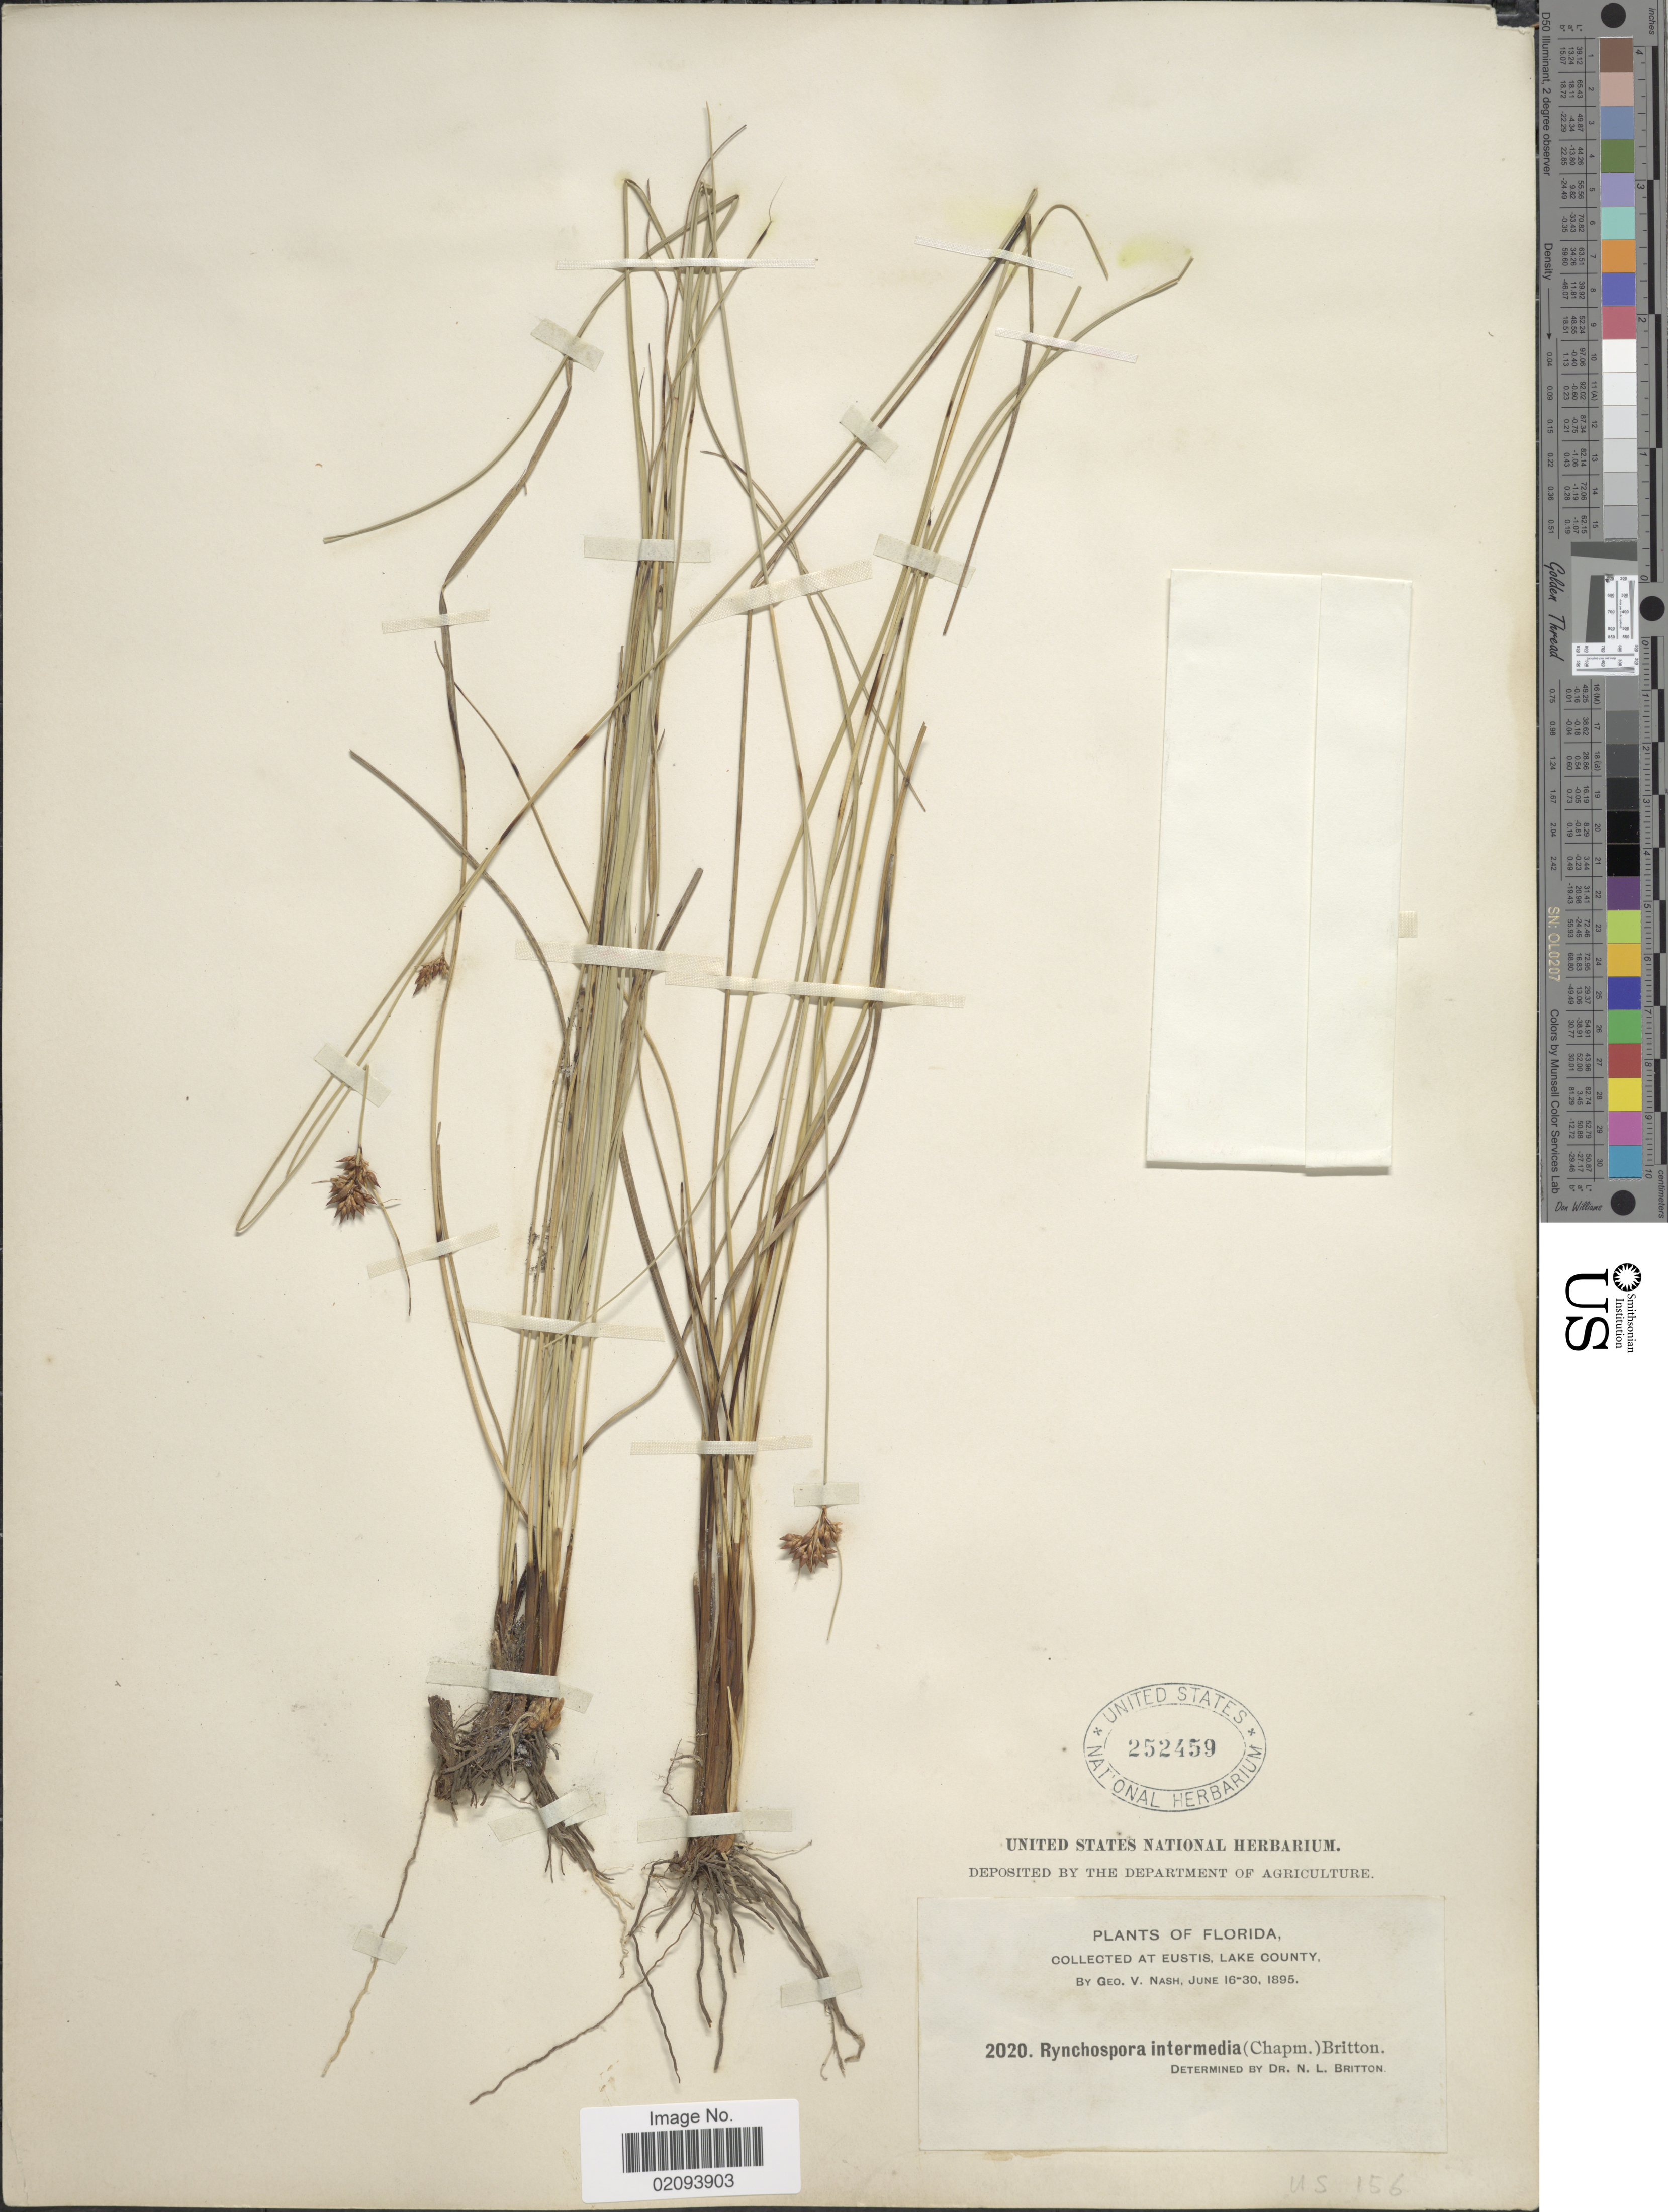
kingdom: Plantae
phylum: Tracheophyta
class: Liliopsida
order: Poales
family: Cyperaceae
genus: Rhynchospora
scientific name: Rhynchospora intermedia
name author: (Chapm.) Britton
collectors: G. V. Nash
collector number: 2020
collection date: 1895-06-16/1895-06-30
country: United States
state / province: Florida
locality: At Eustis, Lake County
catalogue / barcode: US 252459